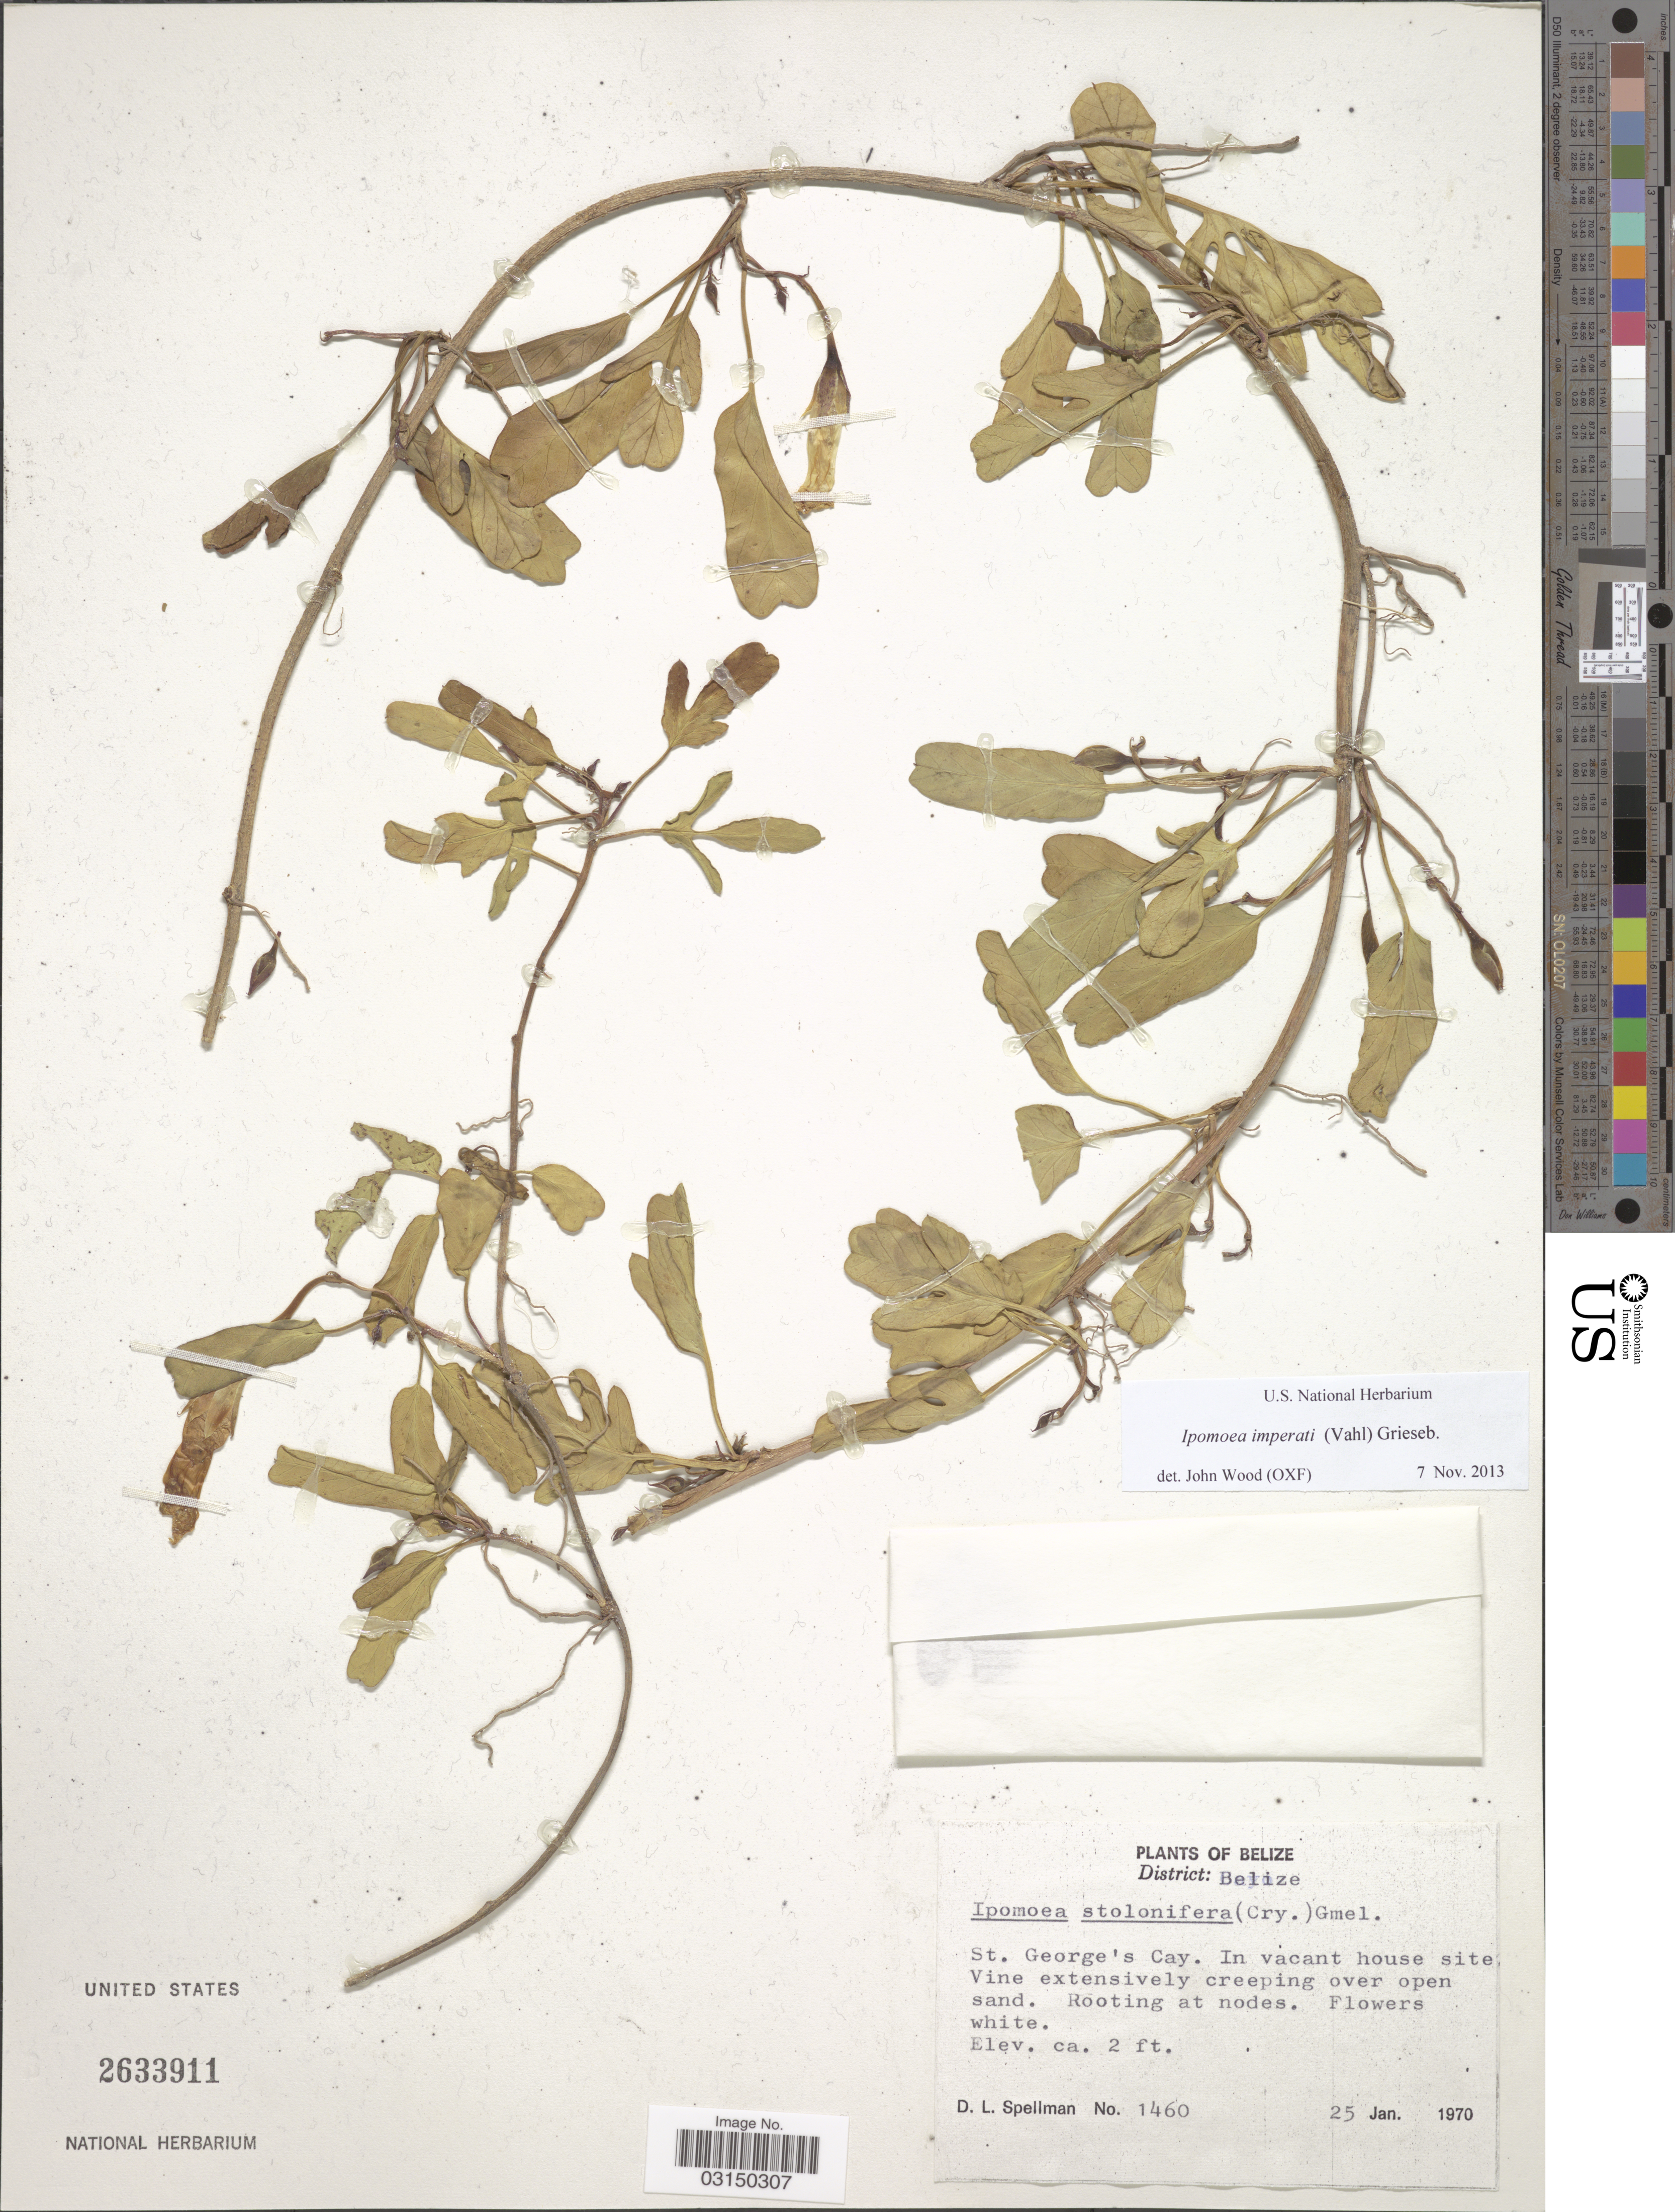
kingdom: Plantae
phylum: Tracheophyta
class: Magnoliopsida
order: Solanales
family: Convolvulaceae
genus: Ipomoea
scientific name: Ipomoea imperati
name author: (Vahl) Griseb.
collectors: D. L. Spellman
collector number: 1460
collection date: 1970-01-25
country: Belize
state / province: Belize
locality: District: Belize. St. George's Cay.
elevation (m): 1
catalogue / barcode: US 2633911